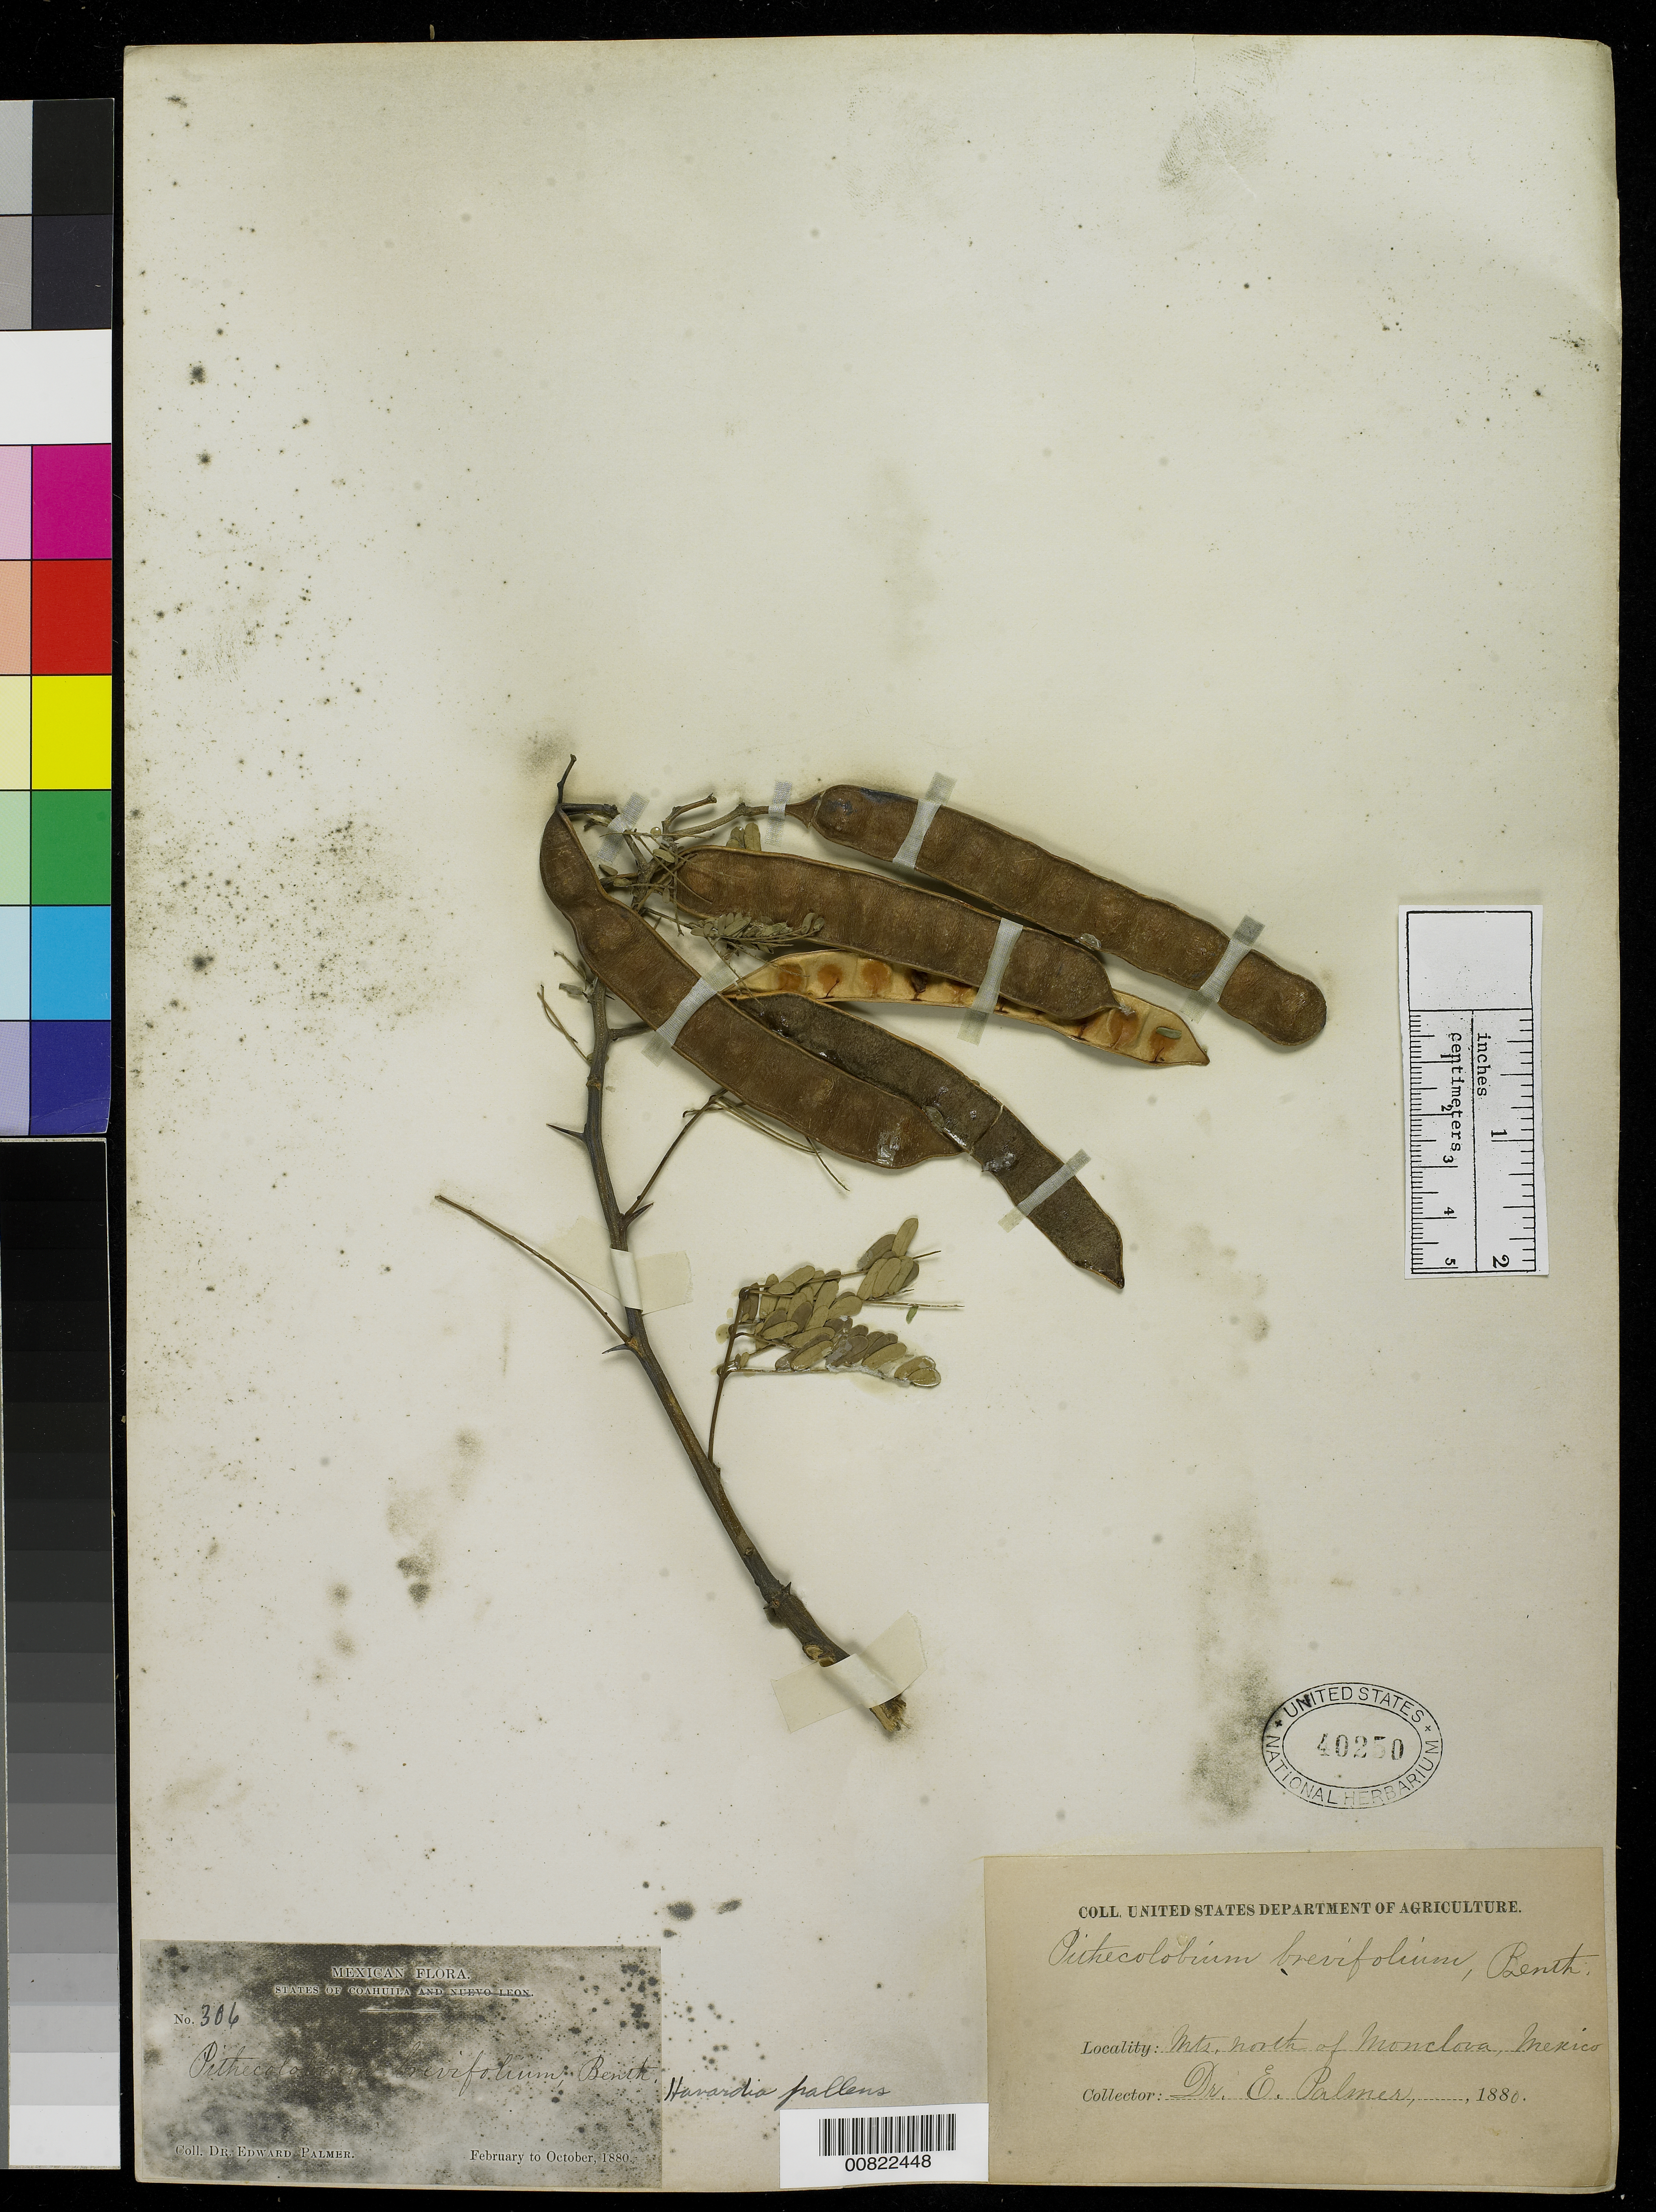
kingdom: Plantae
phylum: Tracheophyta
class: Magnoliopsida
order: Fabales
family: Fabaceae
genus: Havardia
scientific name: Havardia pallens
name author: (Benth.) Britton & Rose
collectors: E. Palmer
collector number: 306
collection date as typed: Feb 1880 to -- Oct 1880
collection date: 1880-02/1880-10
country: Mexico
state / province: Coahuila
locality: Mts. north of Monclova, Coahuila.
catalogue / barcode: US 40250